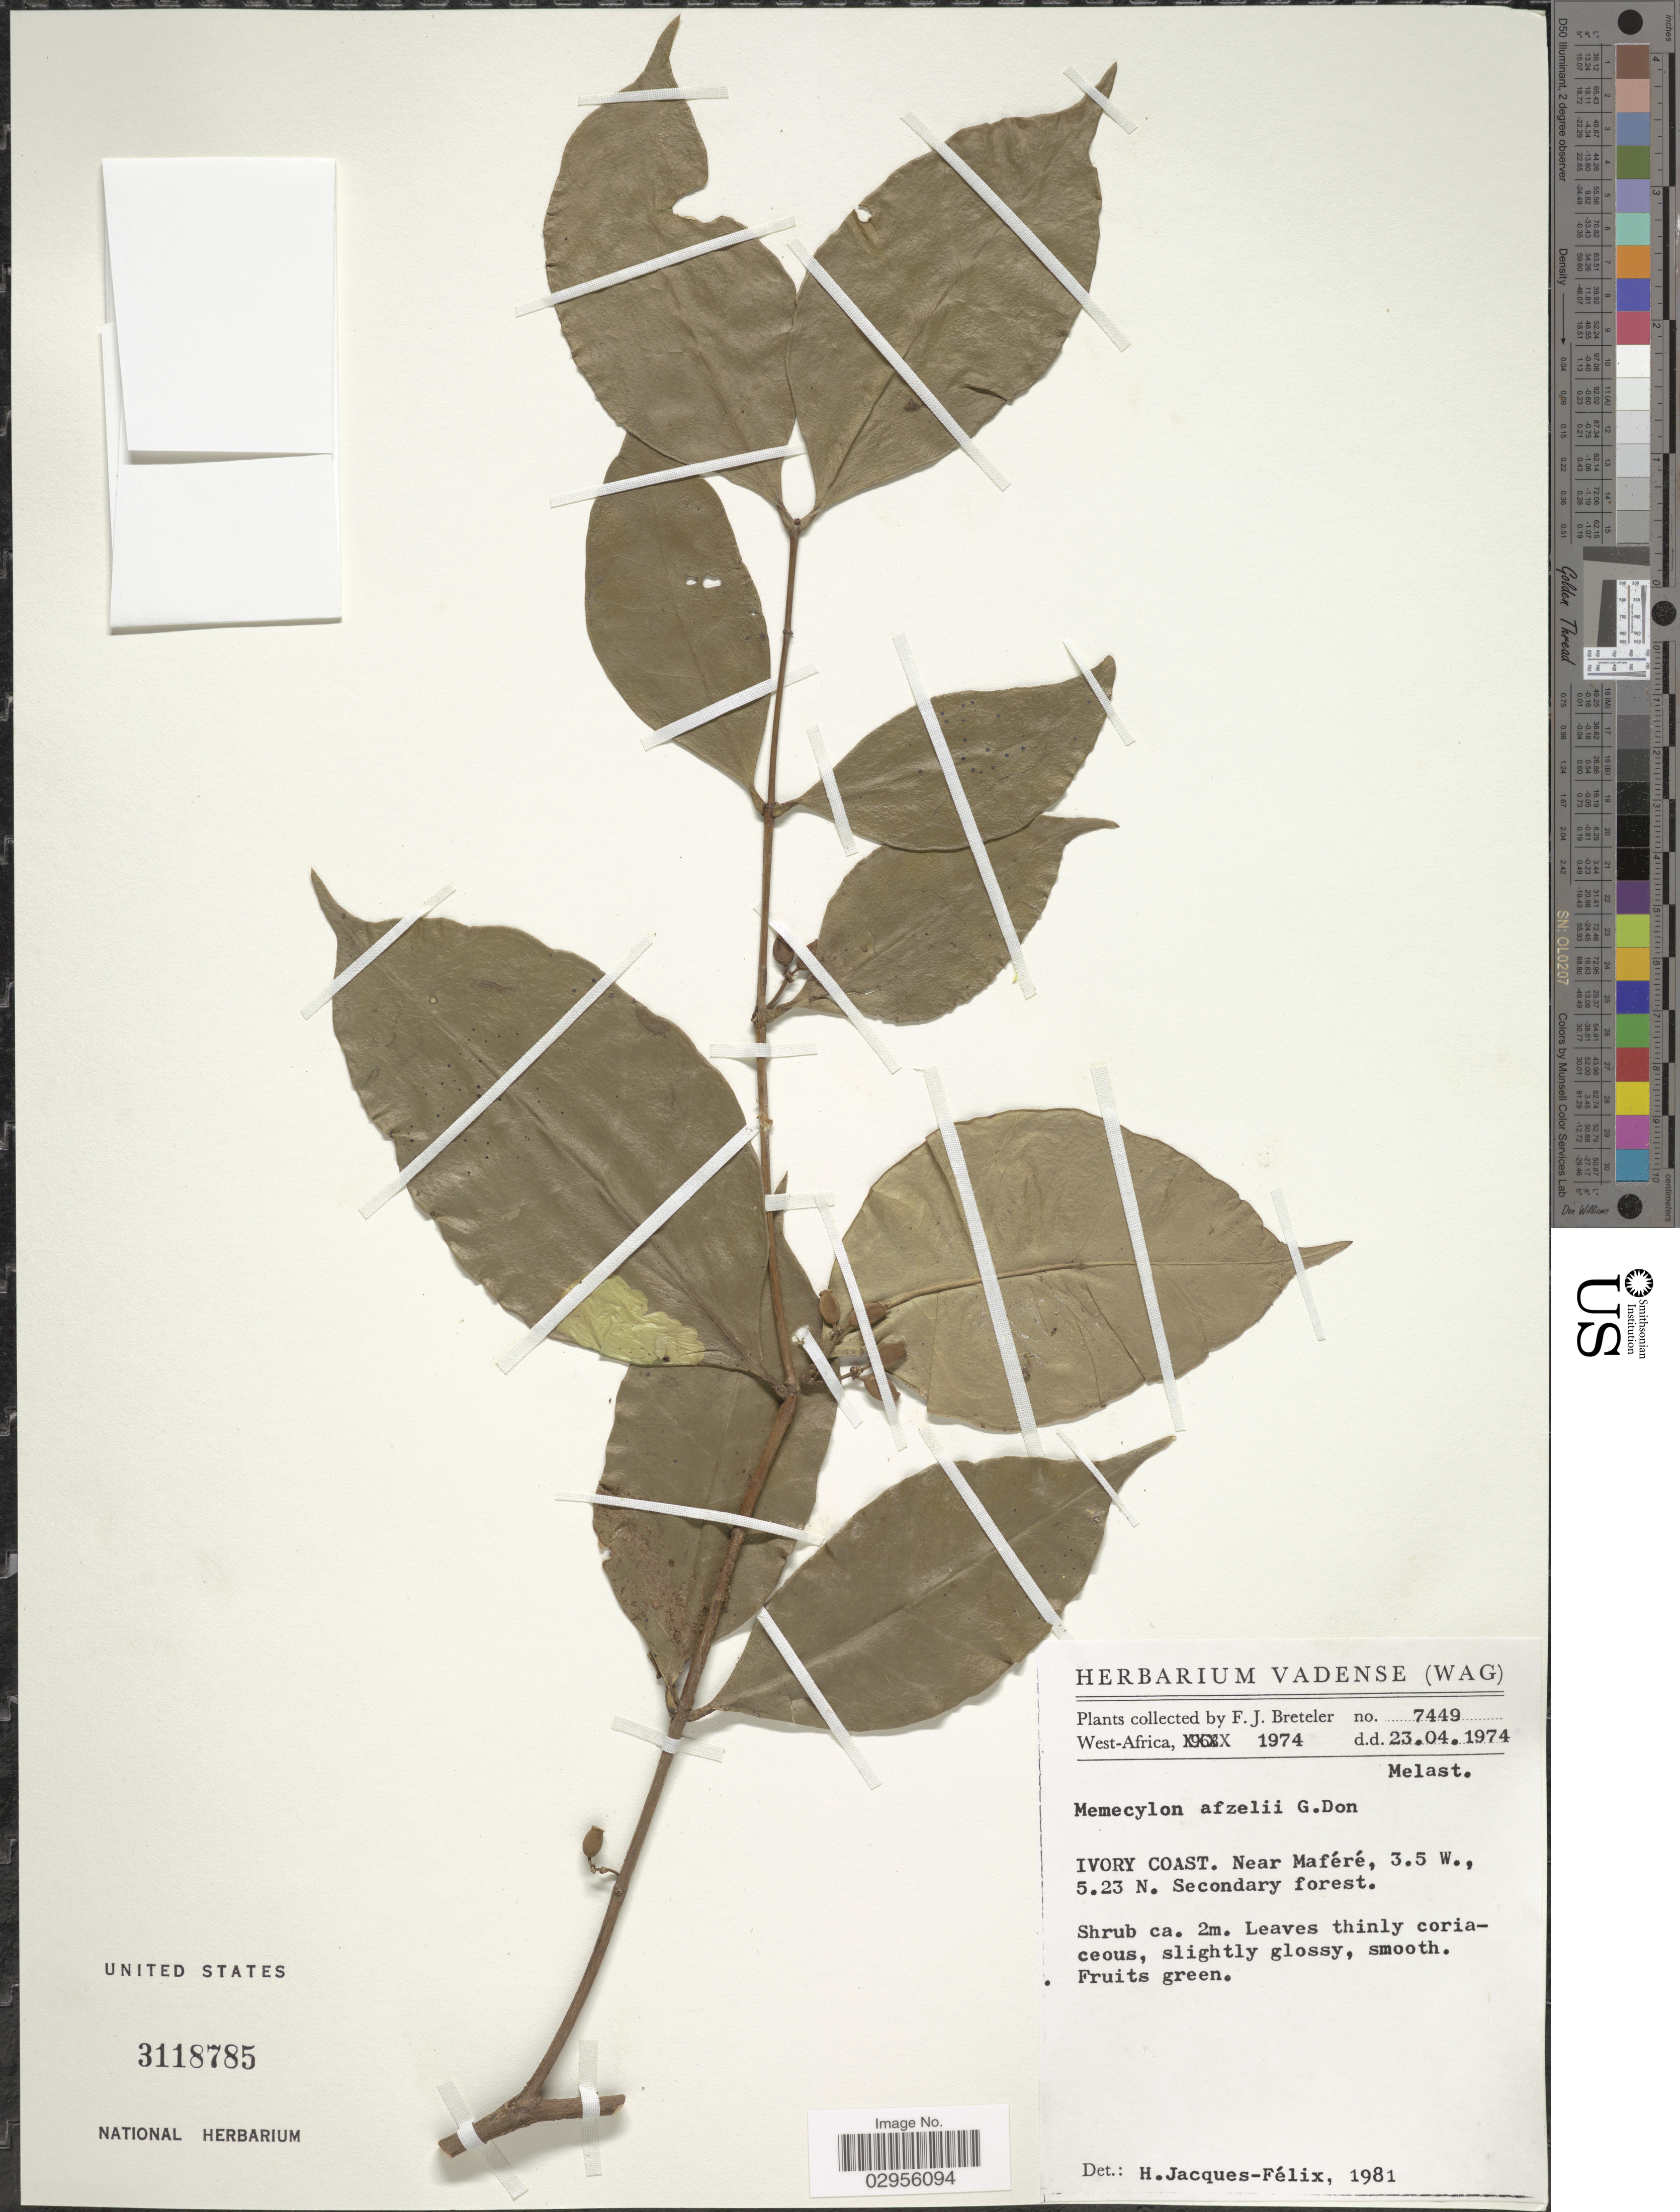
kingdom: Plantae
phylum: Tracheophyta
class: Magnoliopsida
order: Myrtales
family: Melastomataceae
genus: Memecylon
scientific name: Memecylon afzelii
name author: G. Don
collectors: F. J. Breteler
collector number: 7449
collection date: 1974-04-23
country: Ivory Coast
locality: West-Africa. Near Maféré.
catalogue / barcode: US 3118785